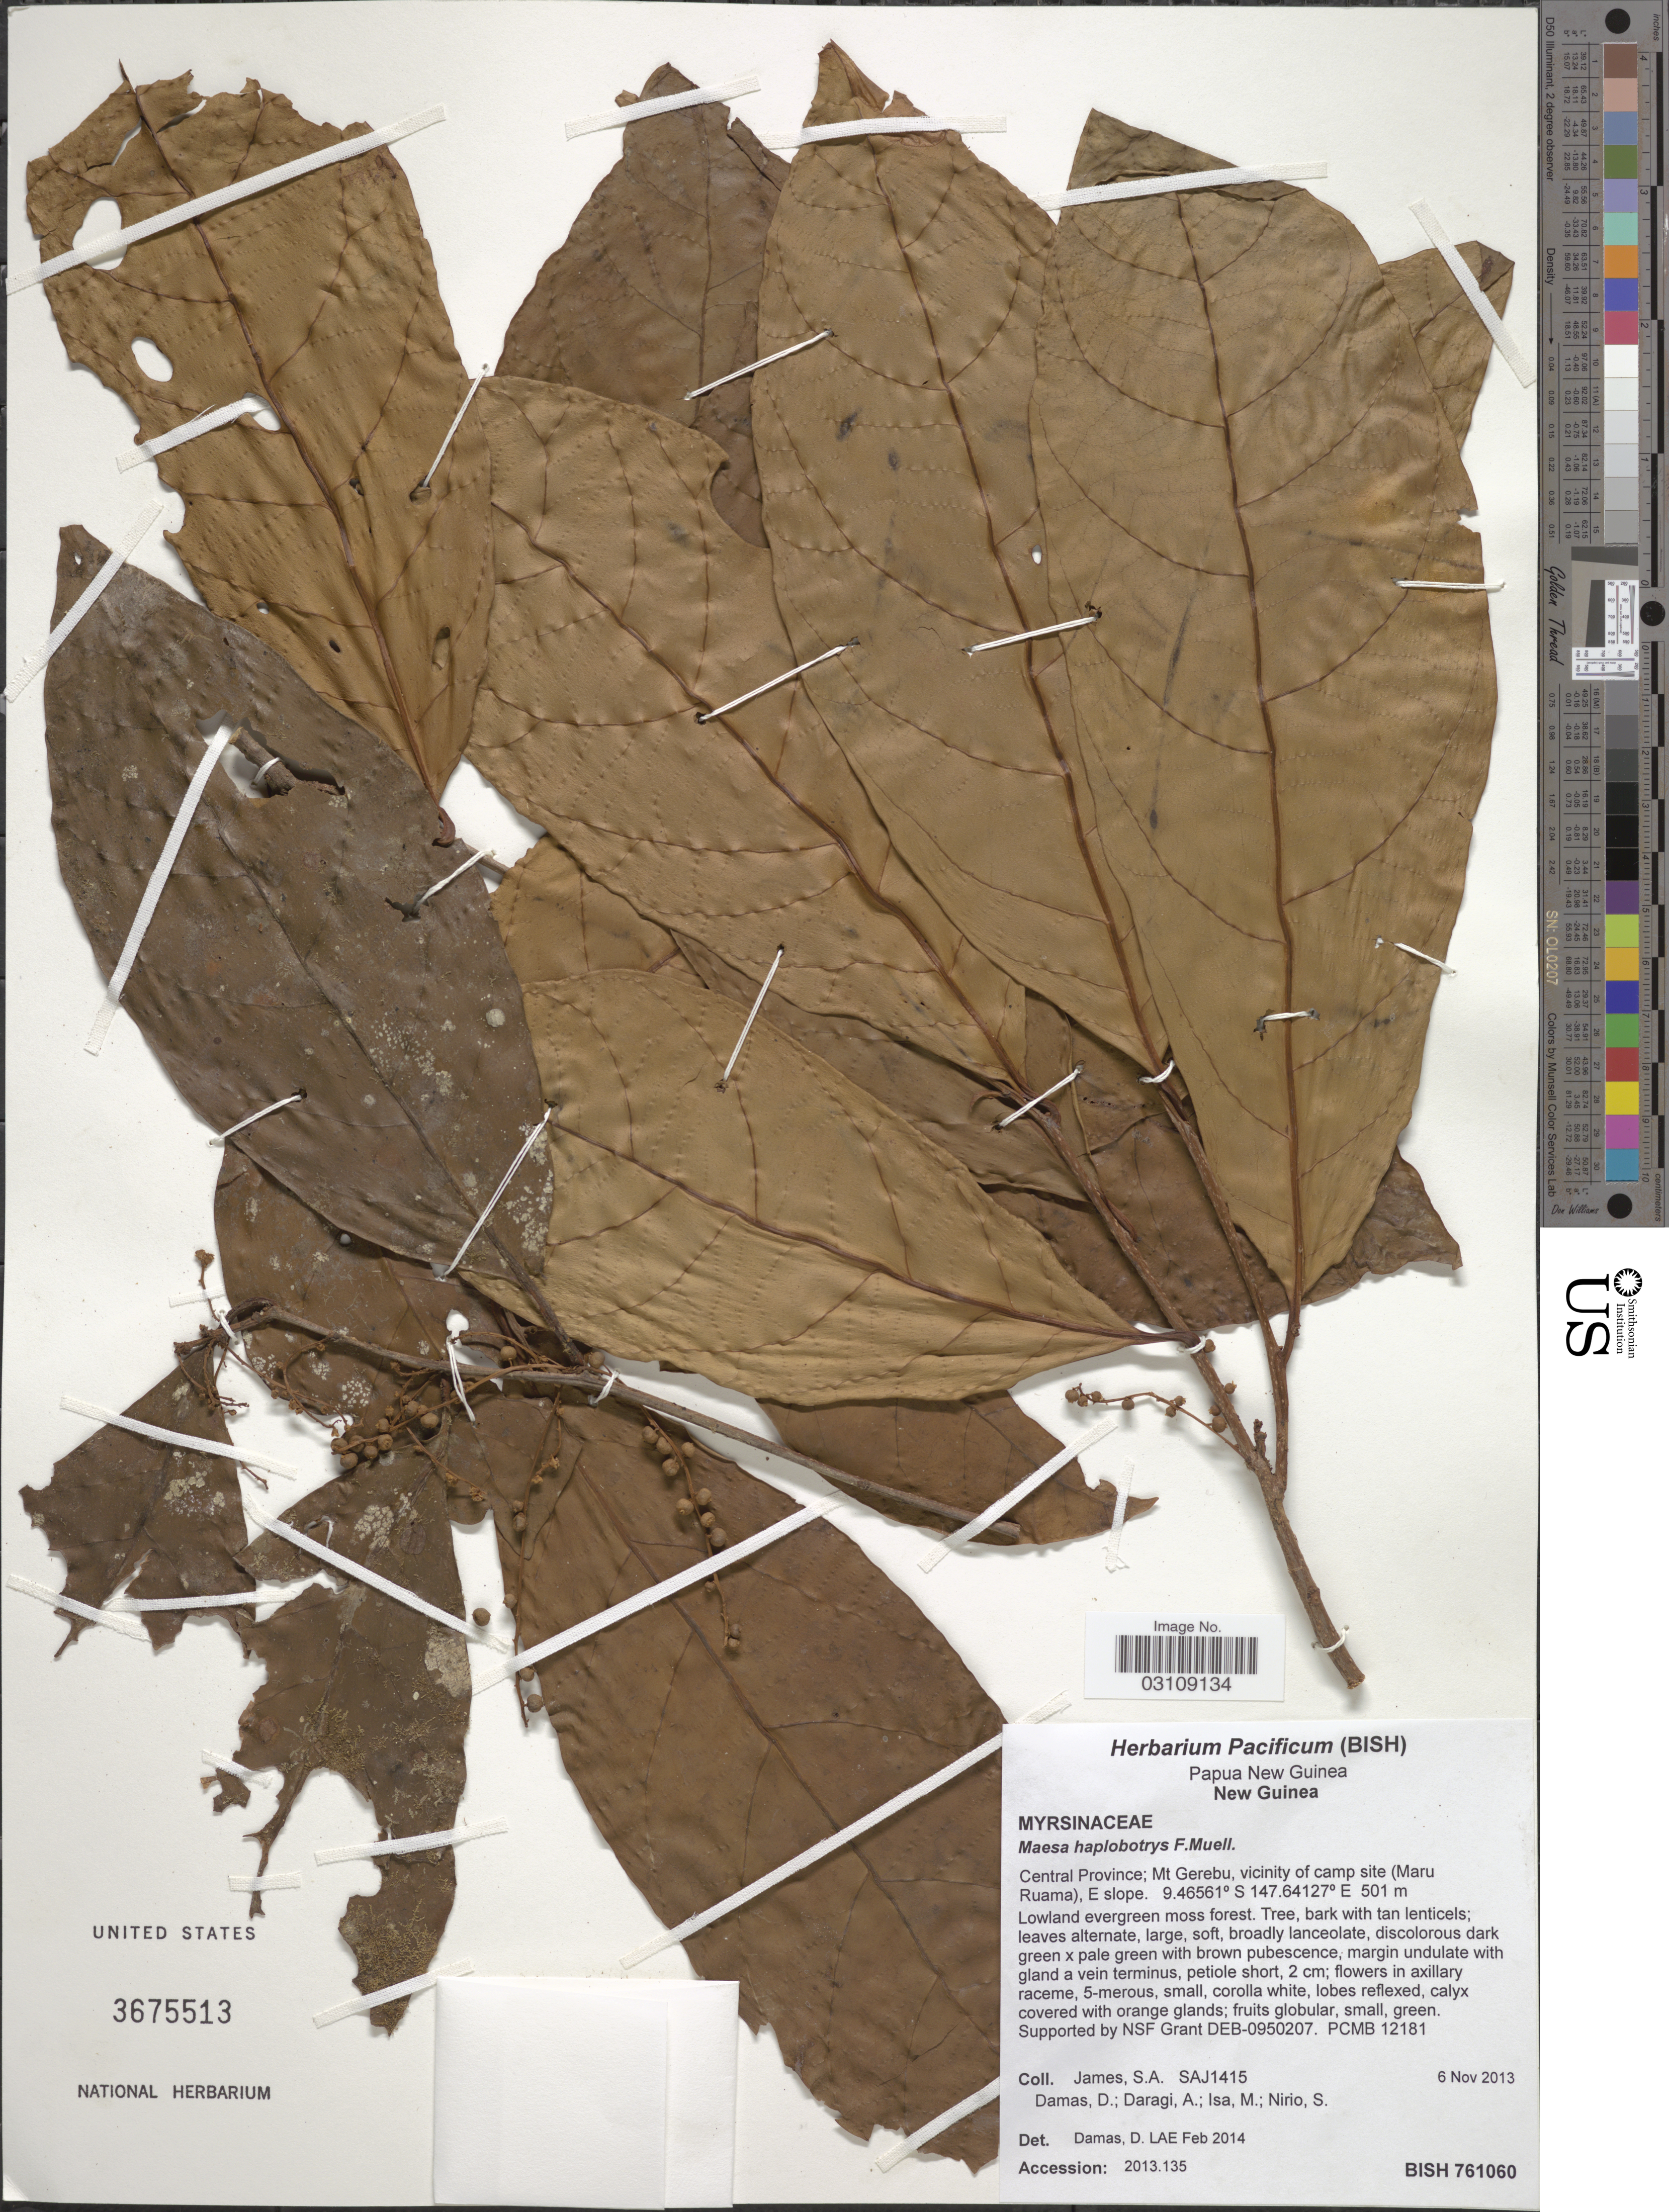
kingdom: Plantae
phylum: Tracheophyta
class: Magnoliopsida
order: Ericales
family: Primulaceae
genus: Maesa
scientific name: Maesa haplobotrys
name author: F. Muell.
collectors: S. James, D. Damas, A. Daragi, M. Isa & S. Nirio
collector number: SAJ1415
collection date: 2013-11-06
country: Papua New Guinea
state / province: Central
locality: New Guinea, Mt Gerebu, vicinity of camp site (Maru Ruama), E slope.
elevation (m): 501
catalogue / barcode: US 3675513